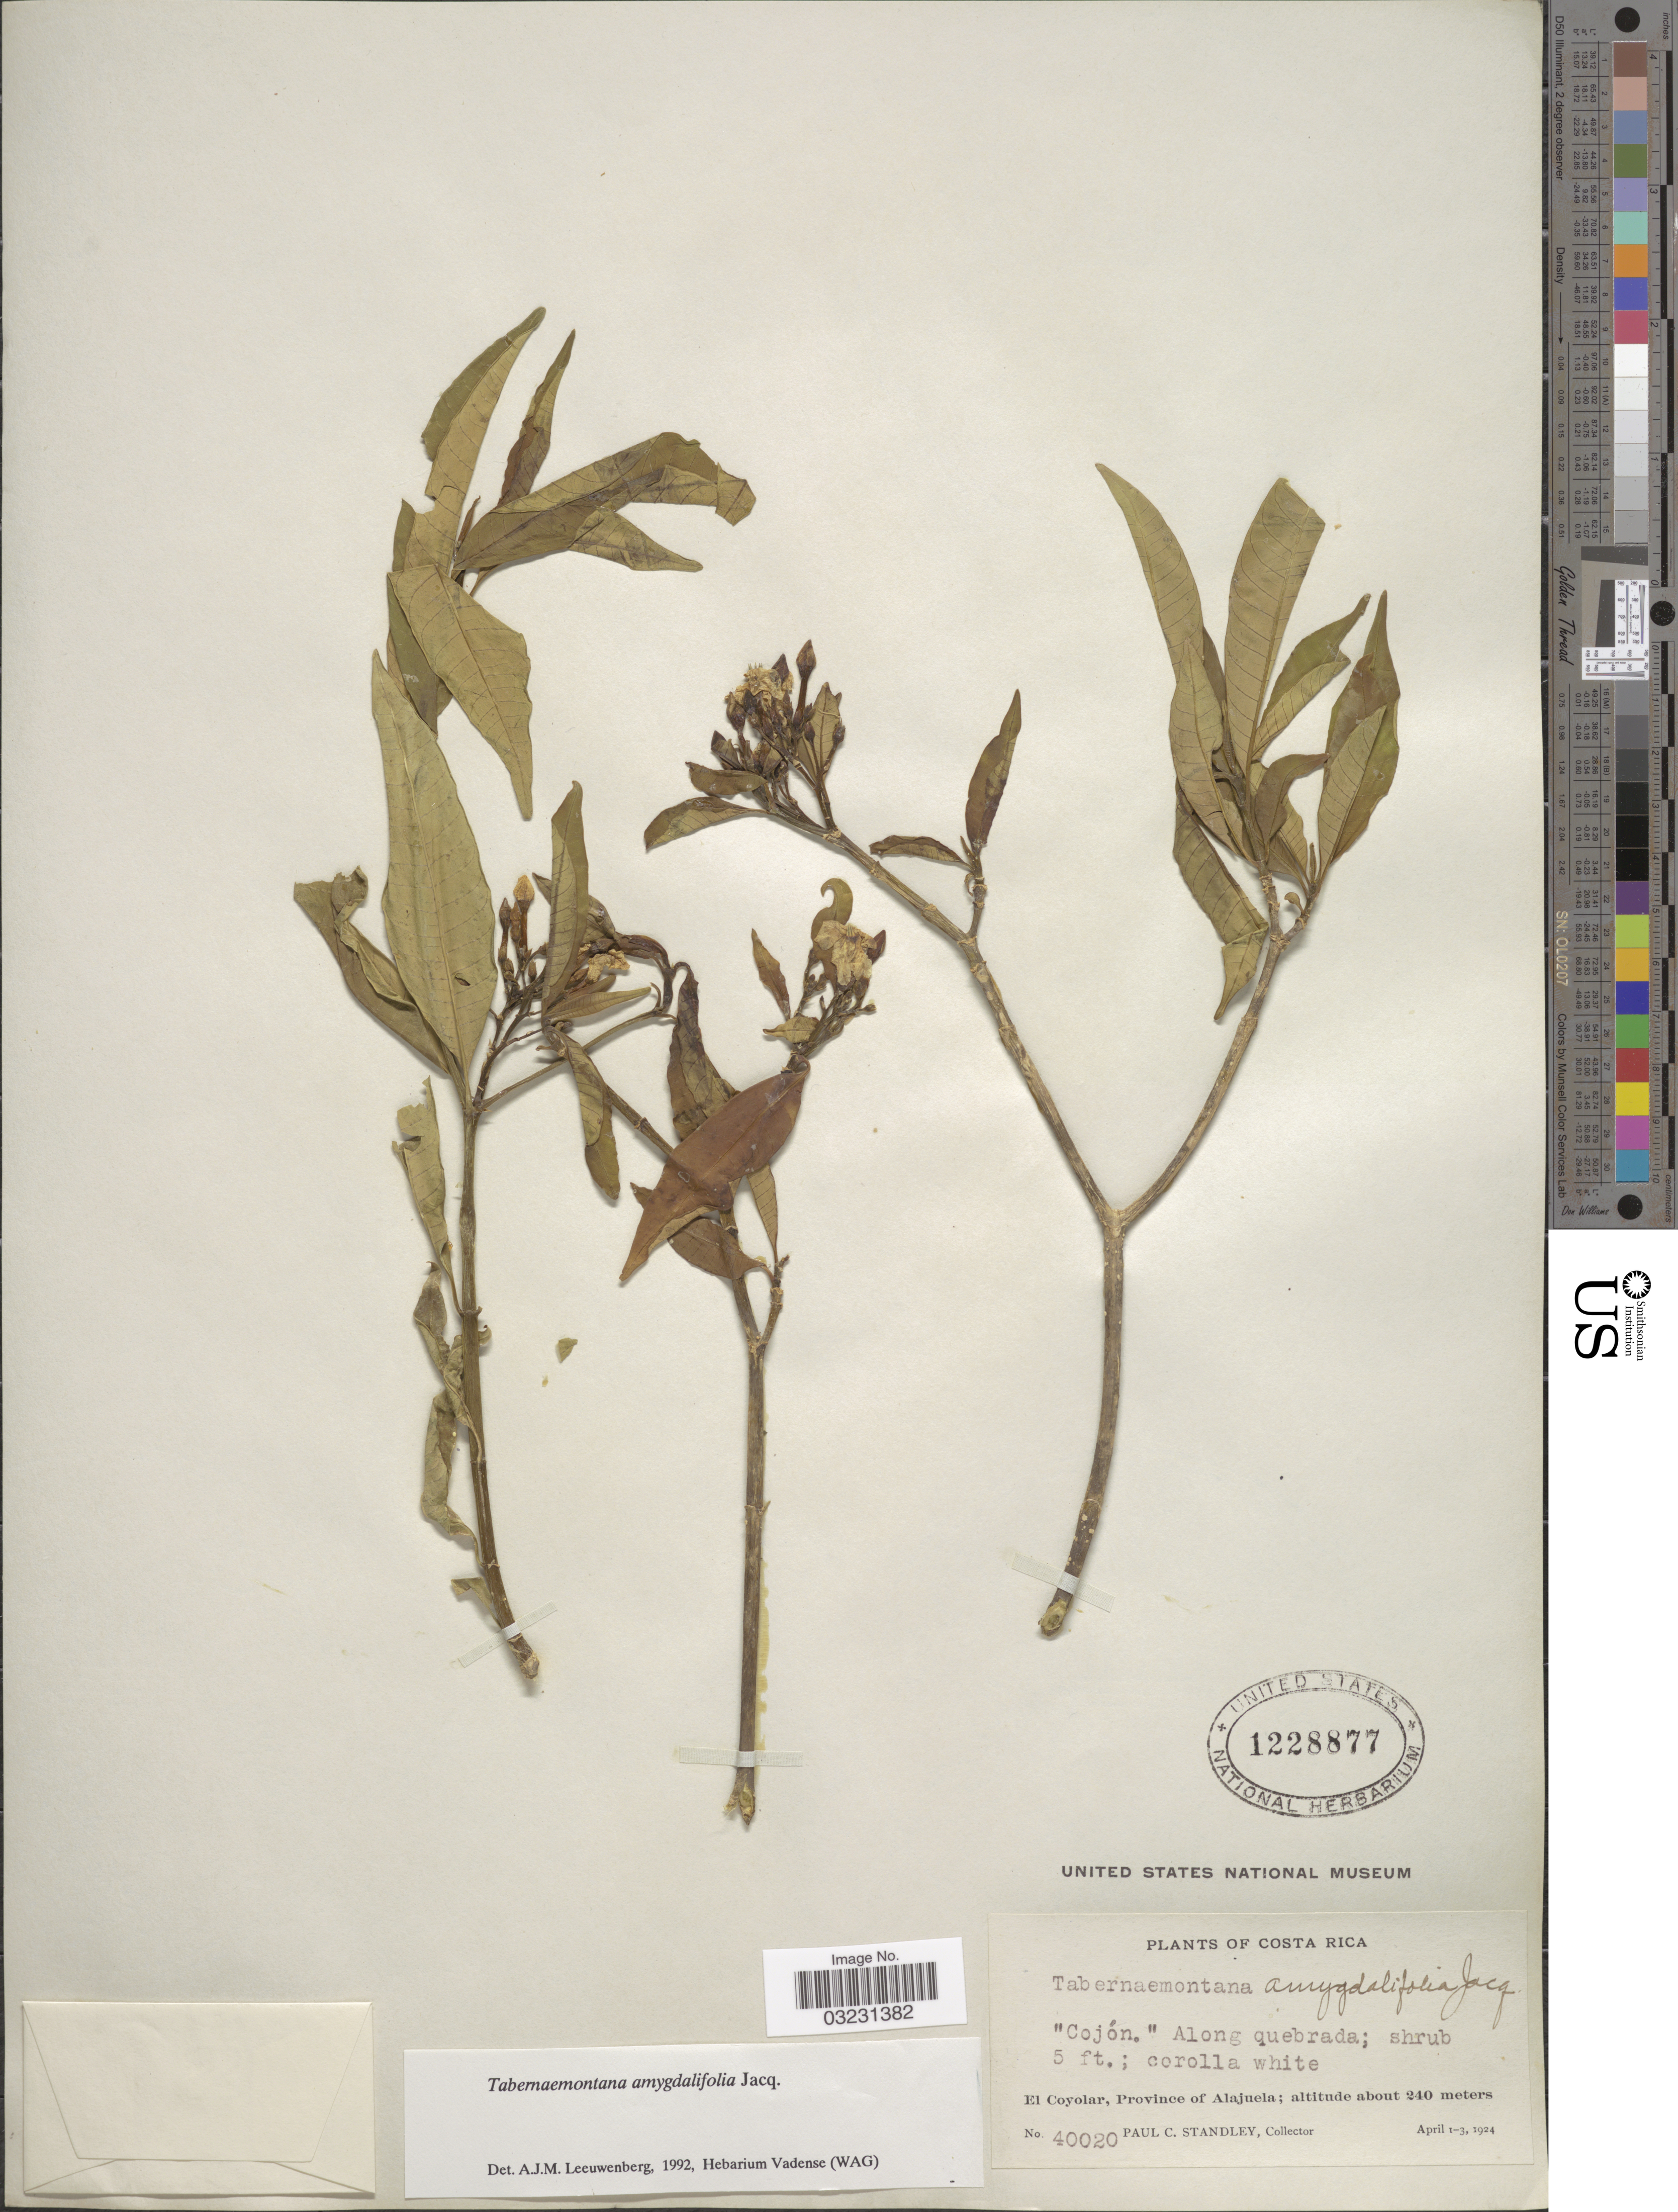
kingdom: Plantae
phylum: Tracheophyta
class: Magnoliopsida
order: Gentianales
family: Apocynaceae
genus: Tabernaemontana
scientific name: Tabernaemontana amygdalifolia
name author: Jacq.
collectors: P. C. Standley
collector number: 40020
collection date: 1924-04-01/1924-04-03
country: Costa Rica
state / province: Alajuela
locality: El Coyolar, Province of Alajuela.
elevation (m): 240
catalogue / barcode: US 1228877